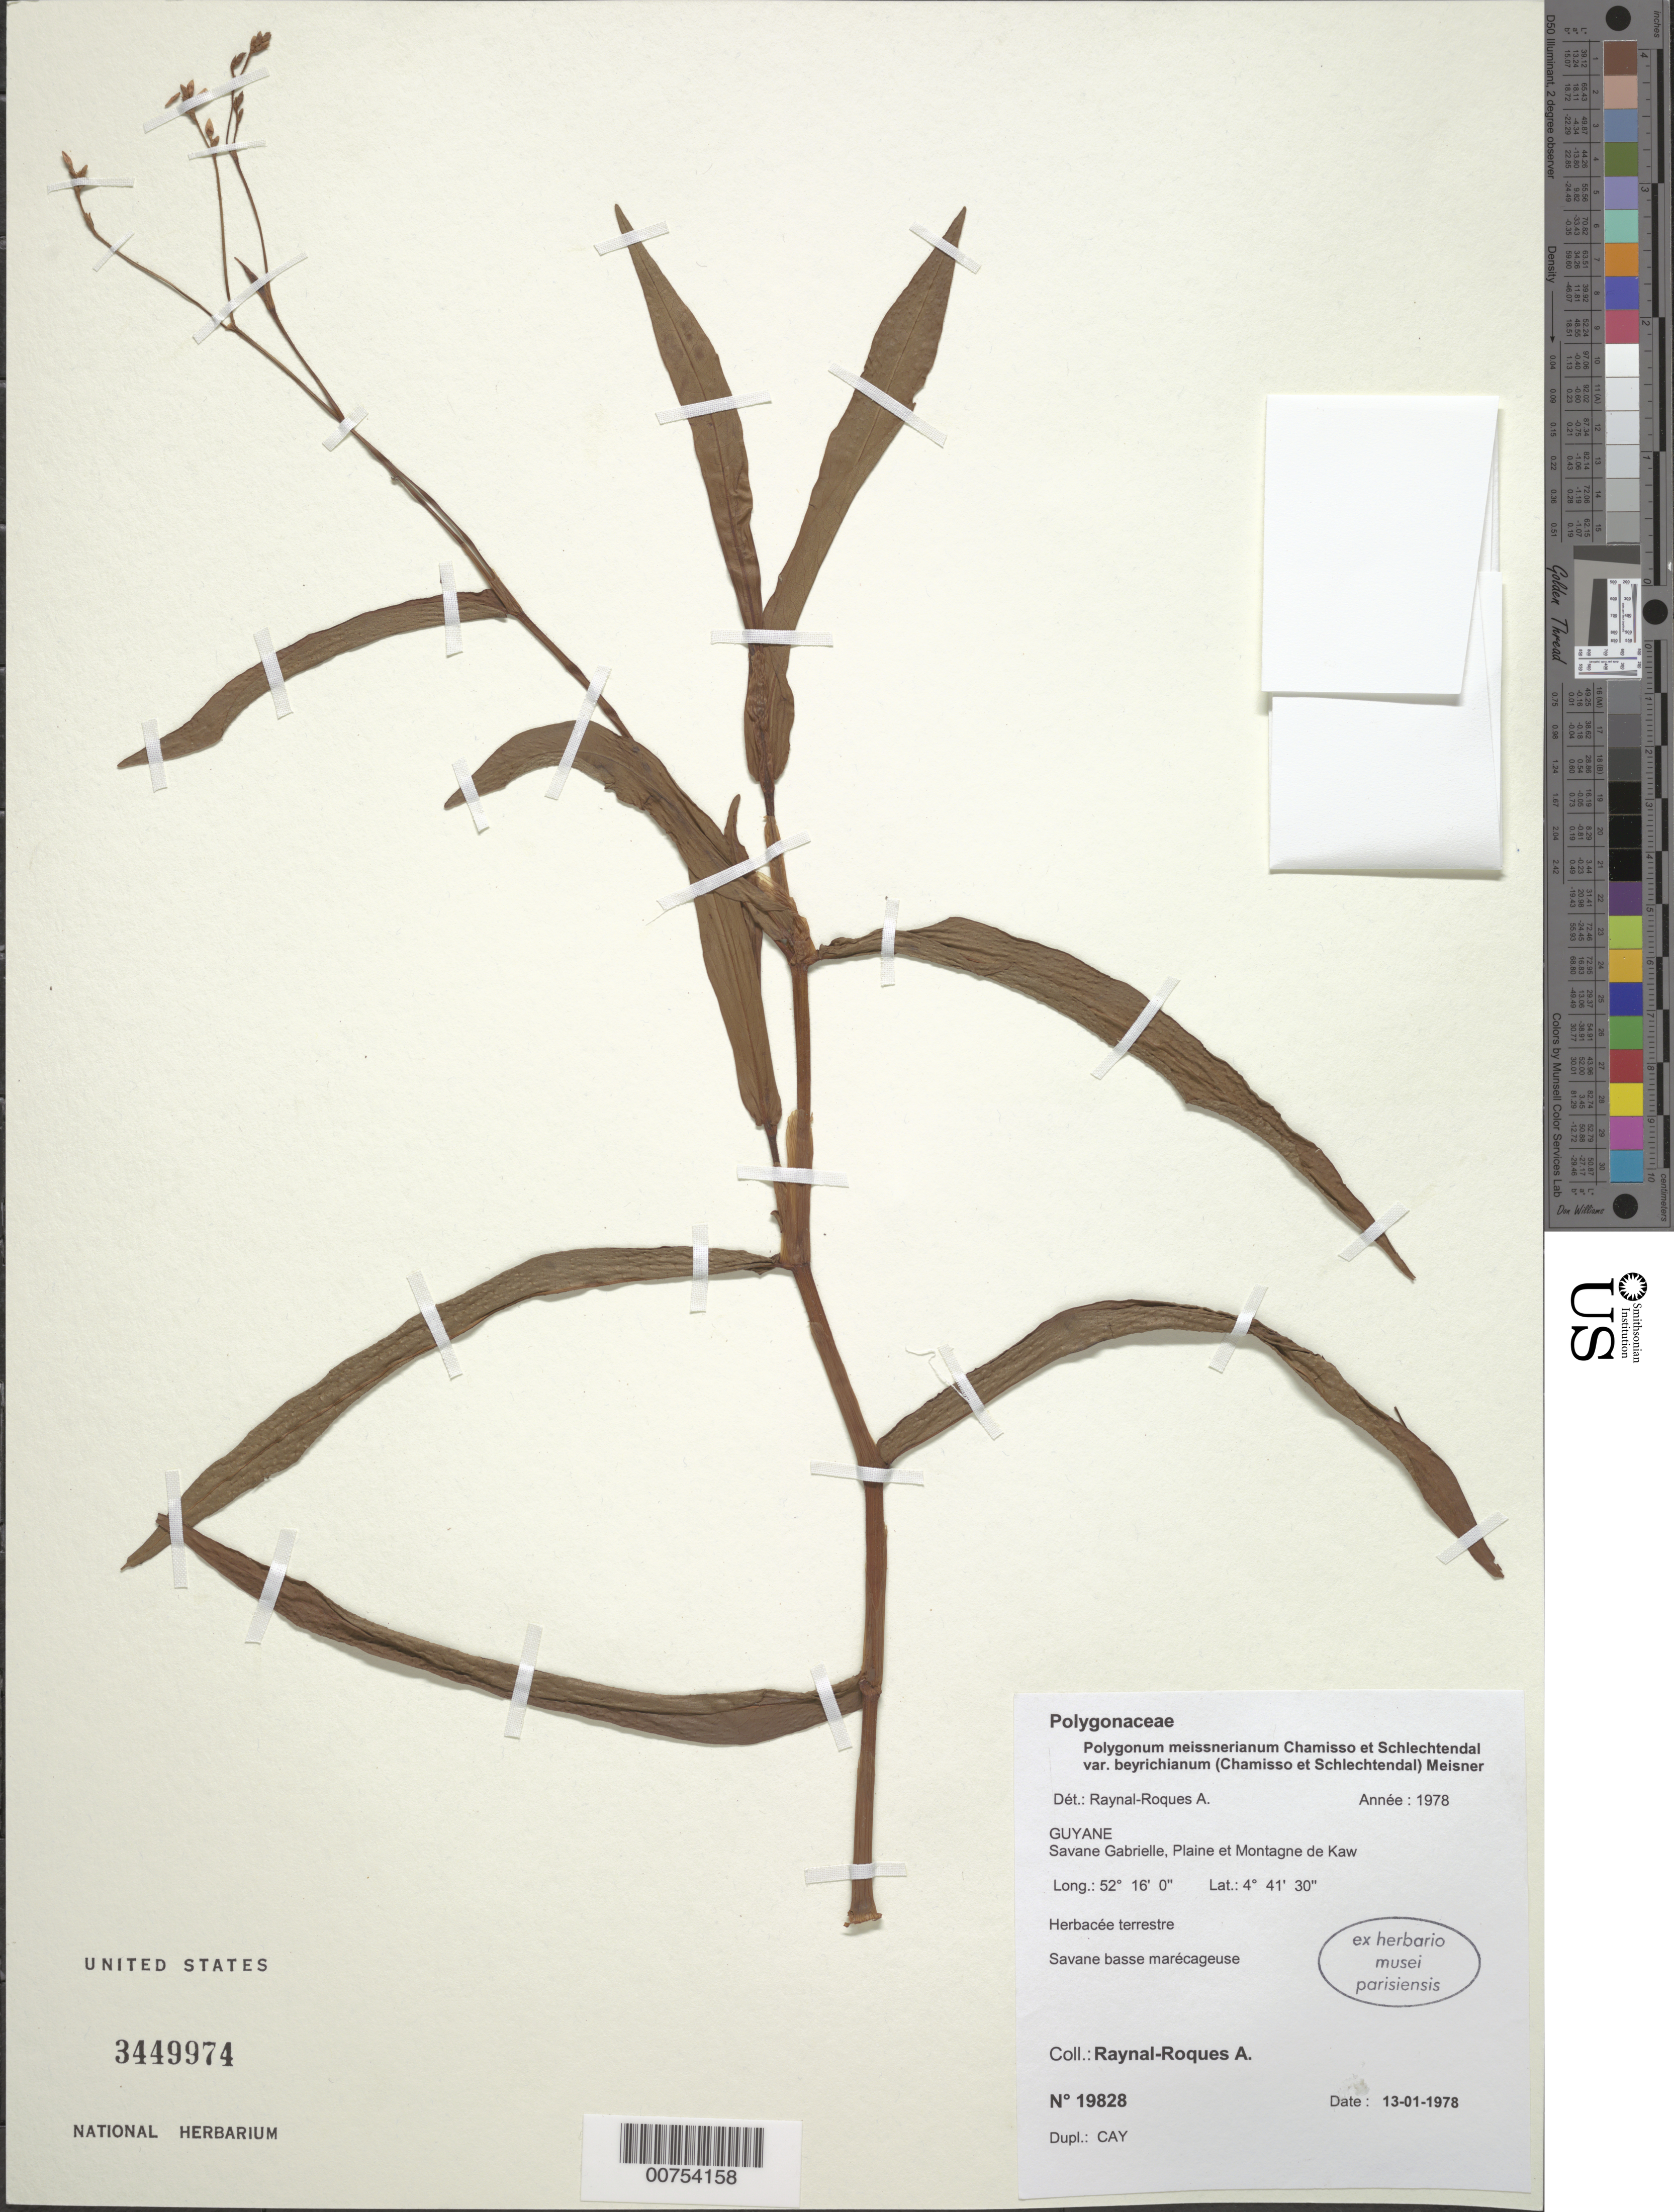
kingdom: Plantae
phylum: Tracheophyta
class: Magnoliopsida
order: Caryophyllales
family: Polygonaceae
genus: Polygonum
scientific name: Polygonum meisnerianum var. beyrichianum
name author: (Cham. & Schltdl.) Meisn.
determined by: Raynal, A. M.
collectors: A. M. Raynal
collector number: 19828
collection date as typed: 13-Jan-78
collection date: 1978-01-13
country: French Guiana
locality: Savane Gabrielle, Plaine et Montagne de Kaw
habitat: Low marshy savanna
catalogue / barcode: US 3449974